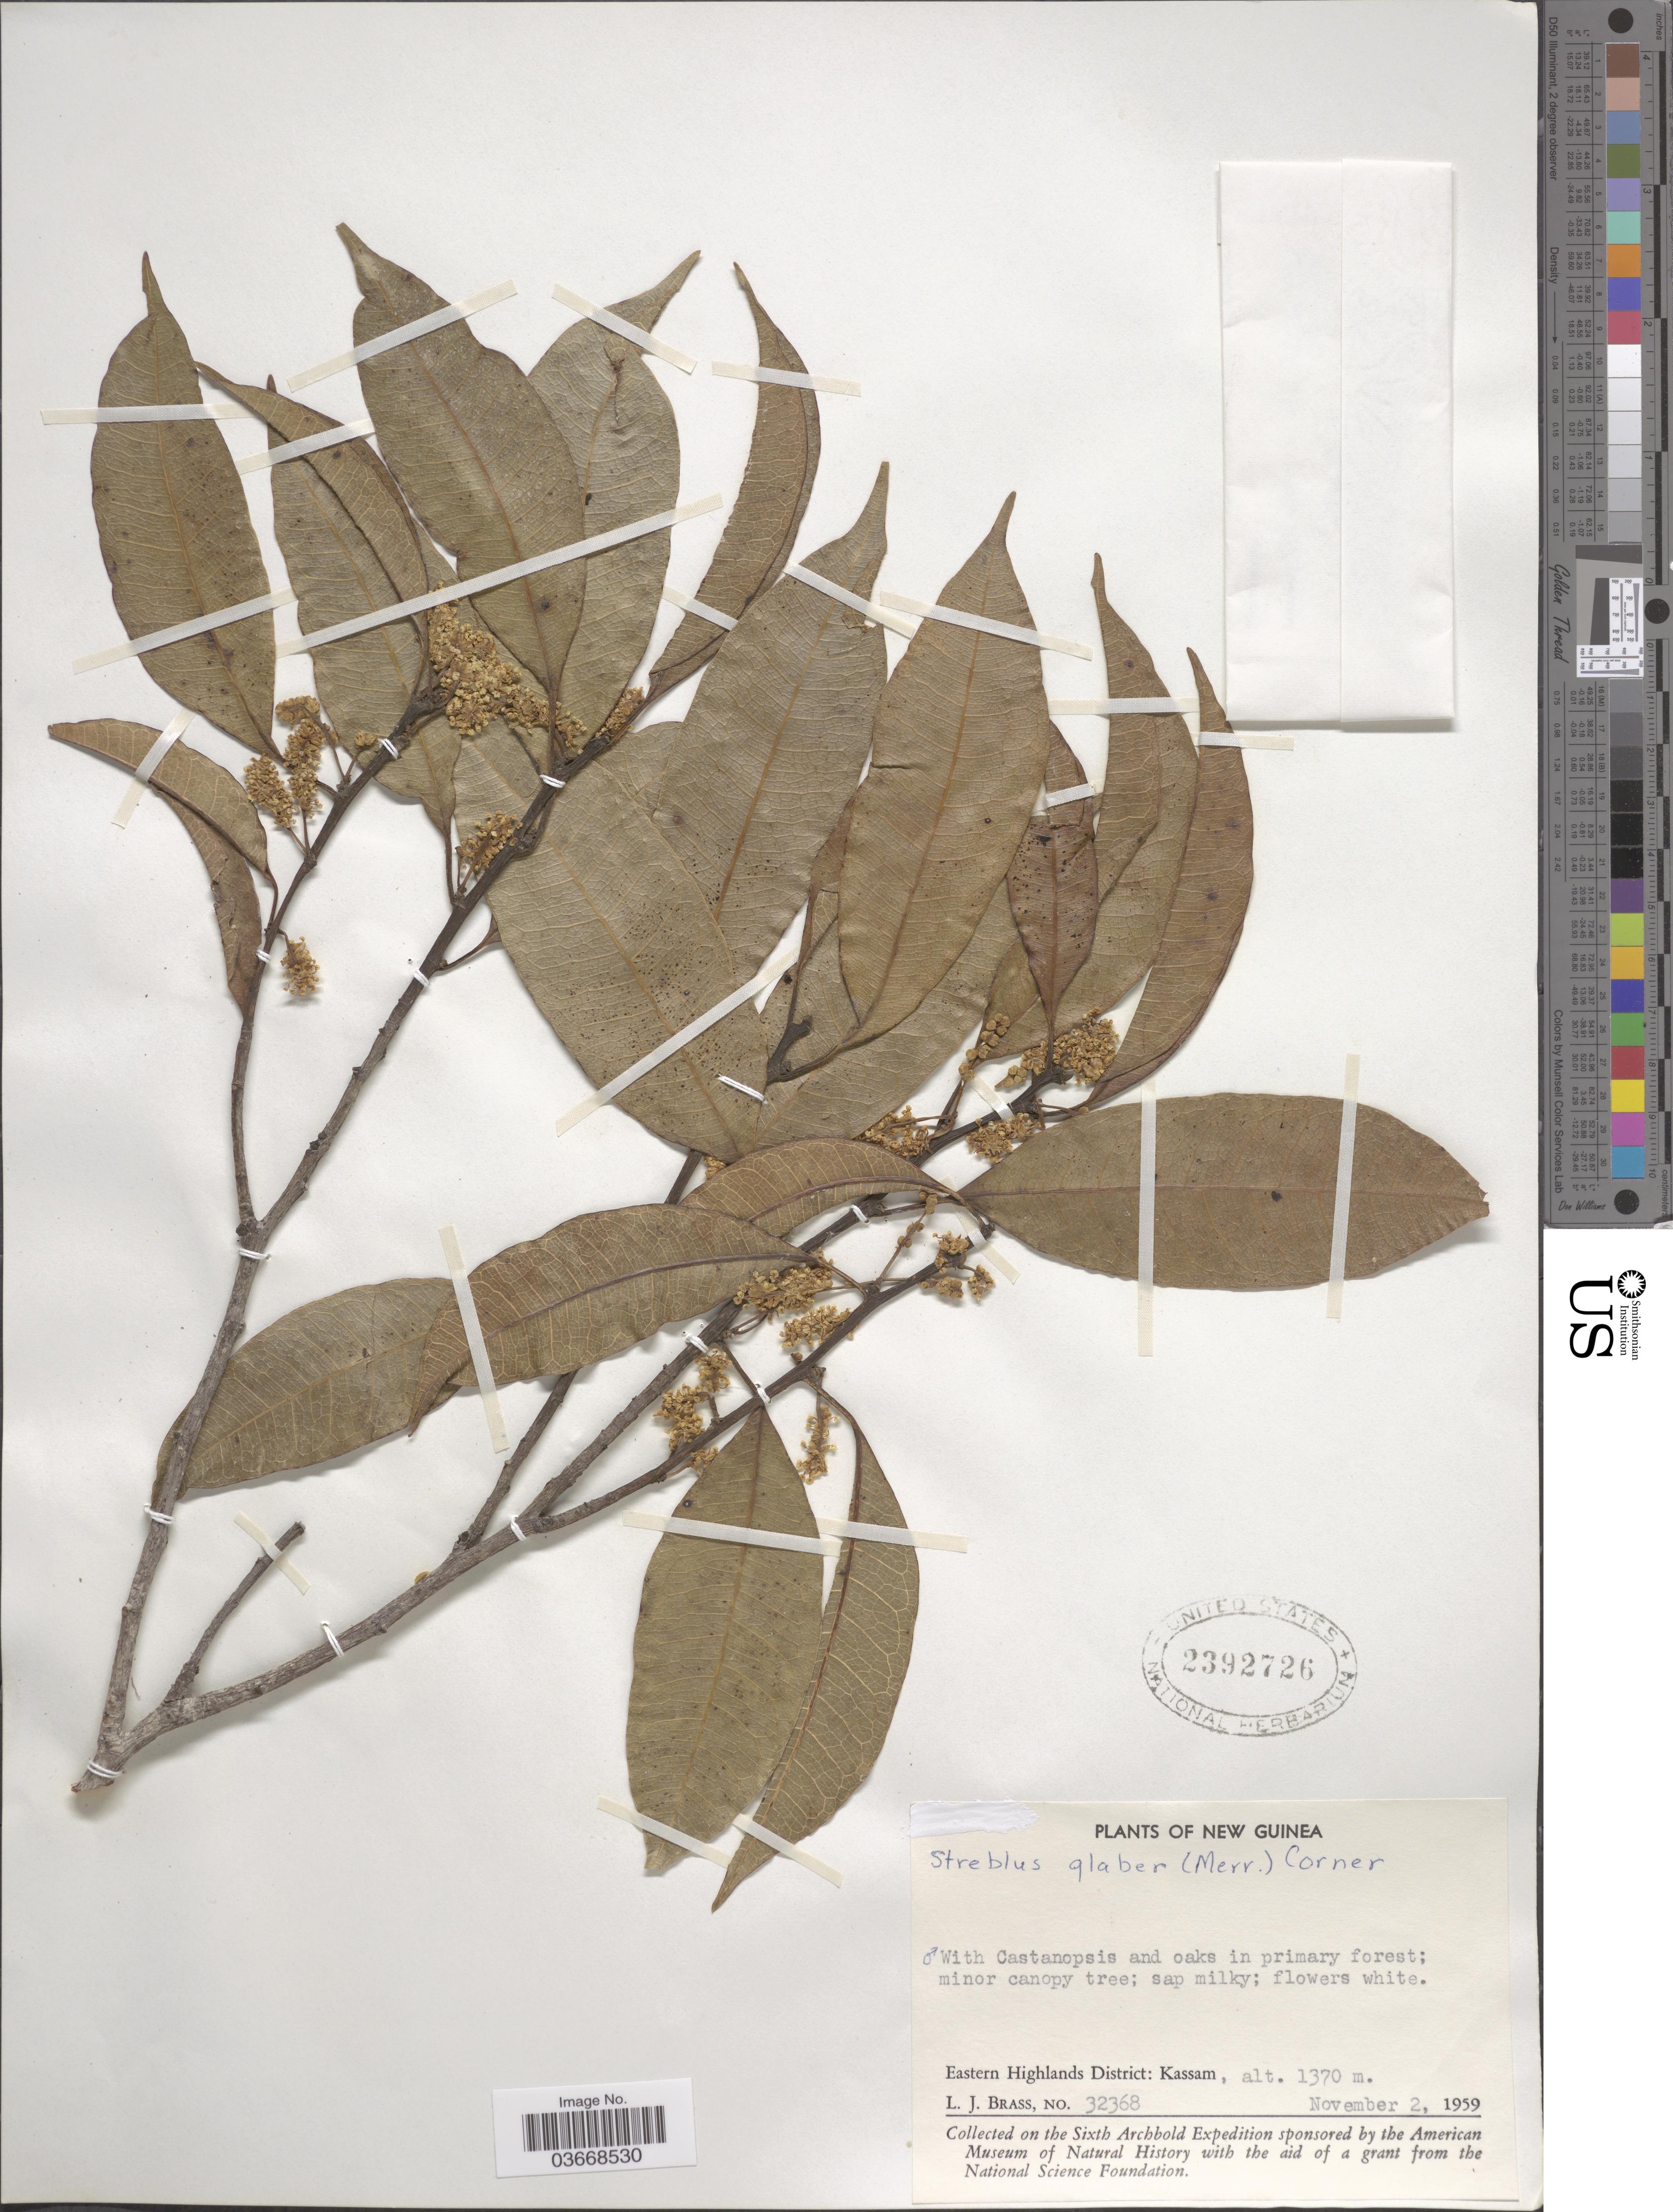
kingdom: Plantae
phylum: Tracheophyta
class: Magnoliopsida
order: Rosales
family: Moraceae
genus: Paratrophis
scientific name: Paratrophis glabra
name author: (Merr.) Steenis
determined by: Wagner, W. L., (BOT), Smithsonian Institution - National Museum of Natural History (UNITED STATES)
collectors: L. J. Brass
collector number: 32368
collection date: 1959-11-02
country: Papua New Guinea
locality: New Guinea. Eastern Highlands District: Kassam.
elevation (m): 1370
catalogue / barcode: US 2392726